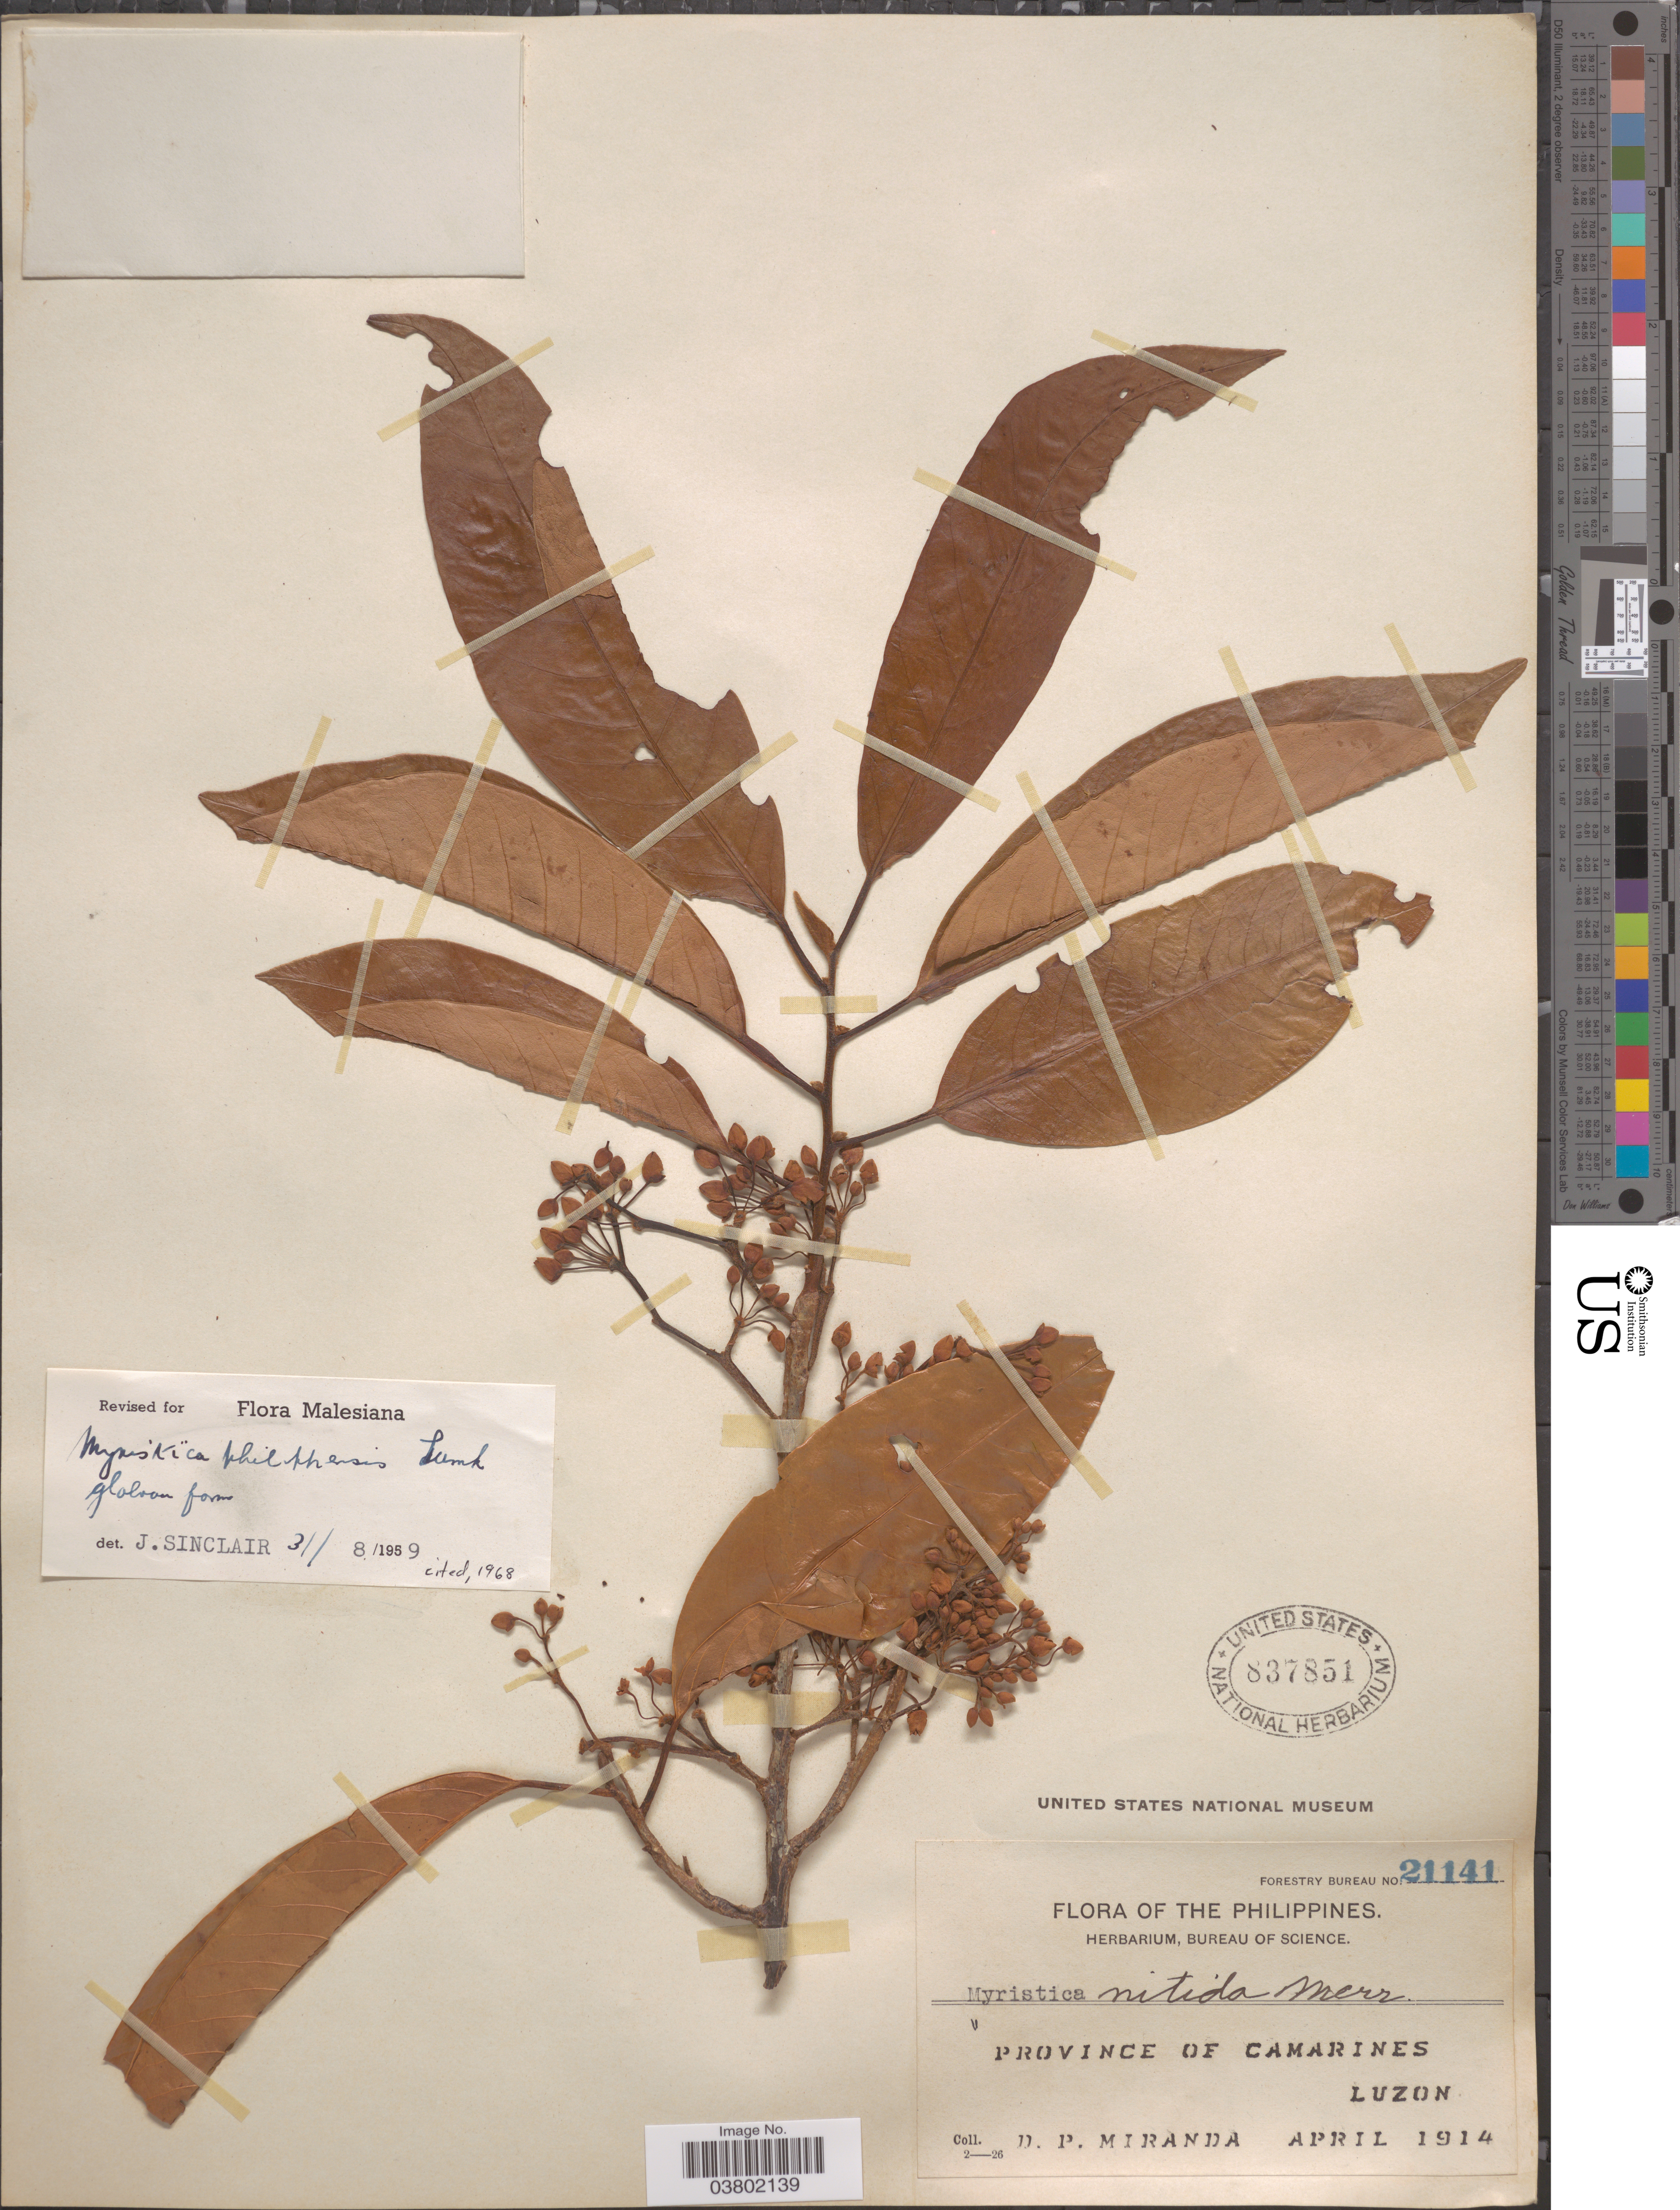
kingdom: Plantae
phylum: Tracheophyta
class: Magnoliopsida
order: Magnoliales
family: Myristicaceae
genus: Myristica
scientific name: Myristica philippensis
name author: Lam.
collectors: D. P. Miranda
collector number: Forestry Bureau 21141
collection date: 1914-04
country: Philippines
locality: Province of Camarines, Luzon.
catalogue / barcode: US 837851